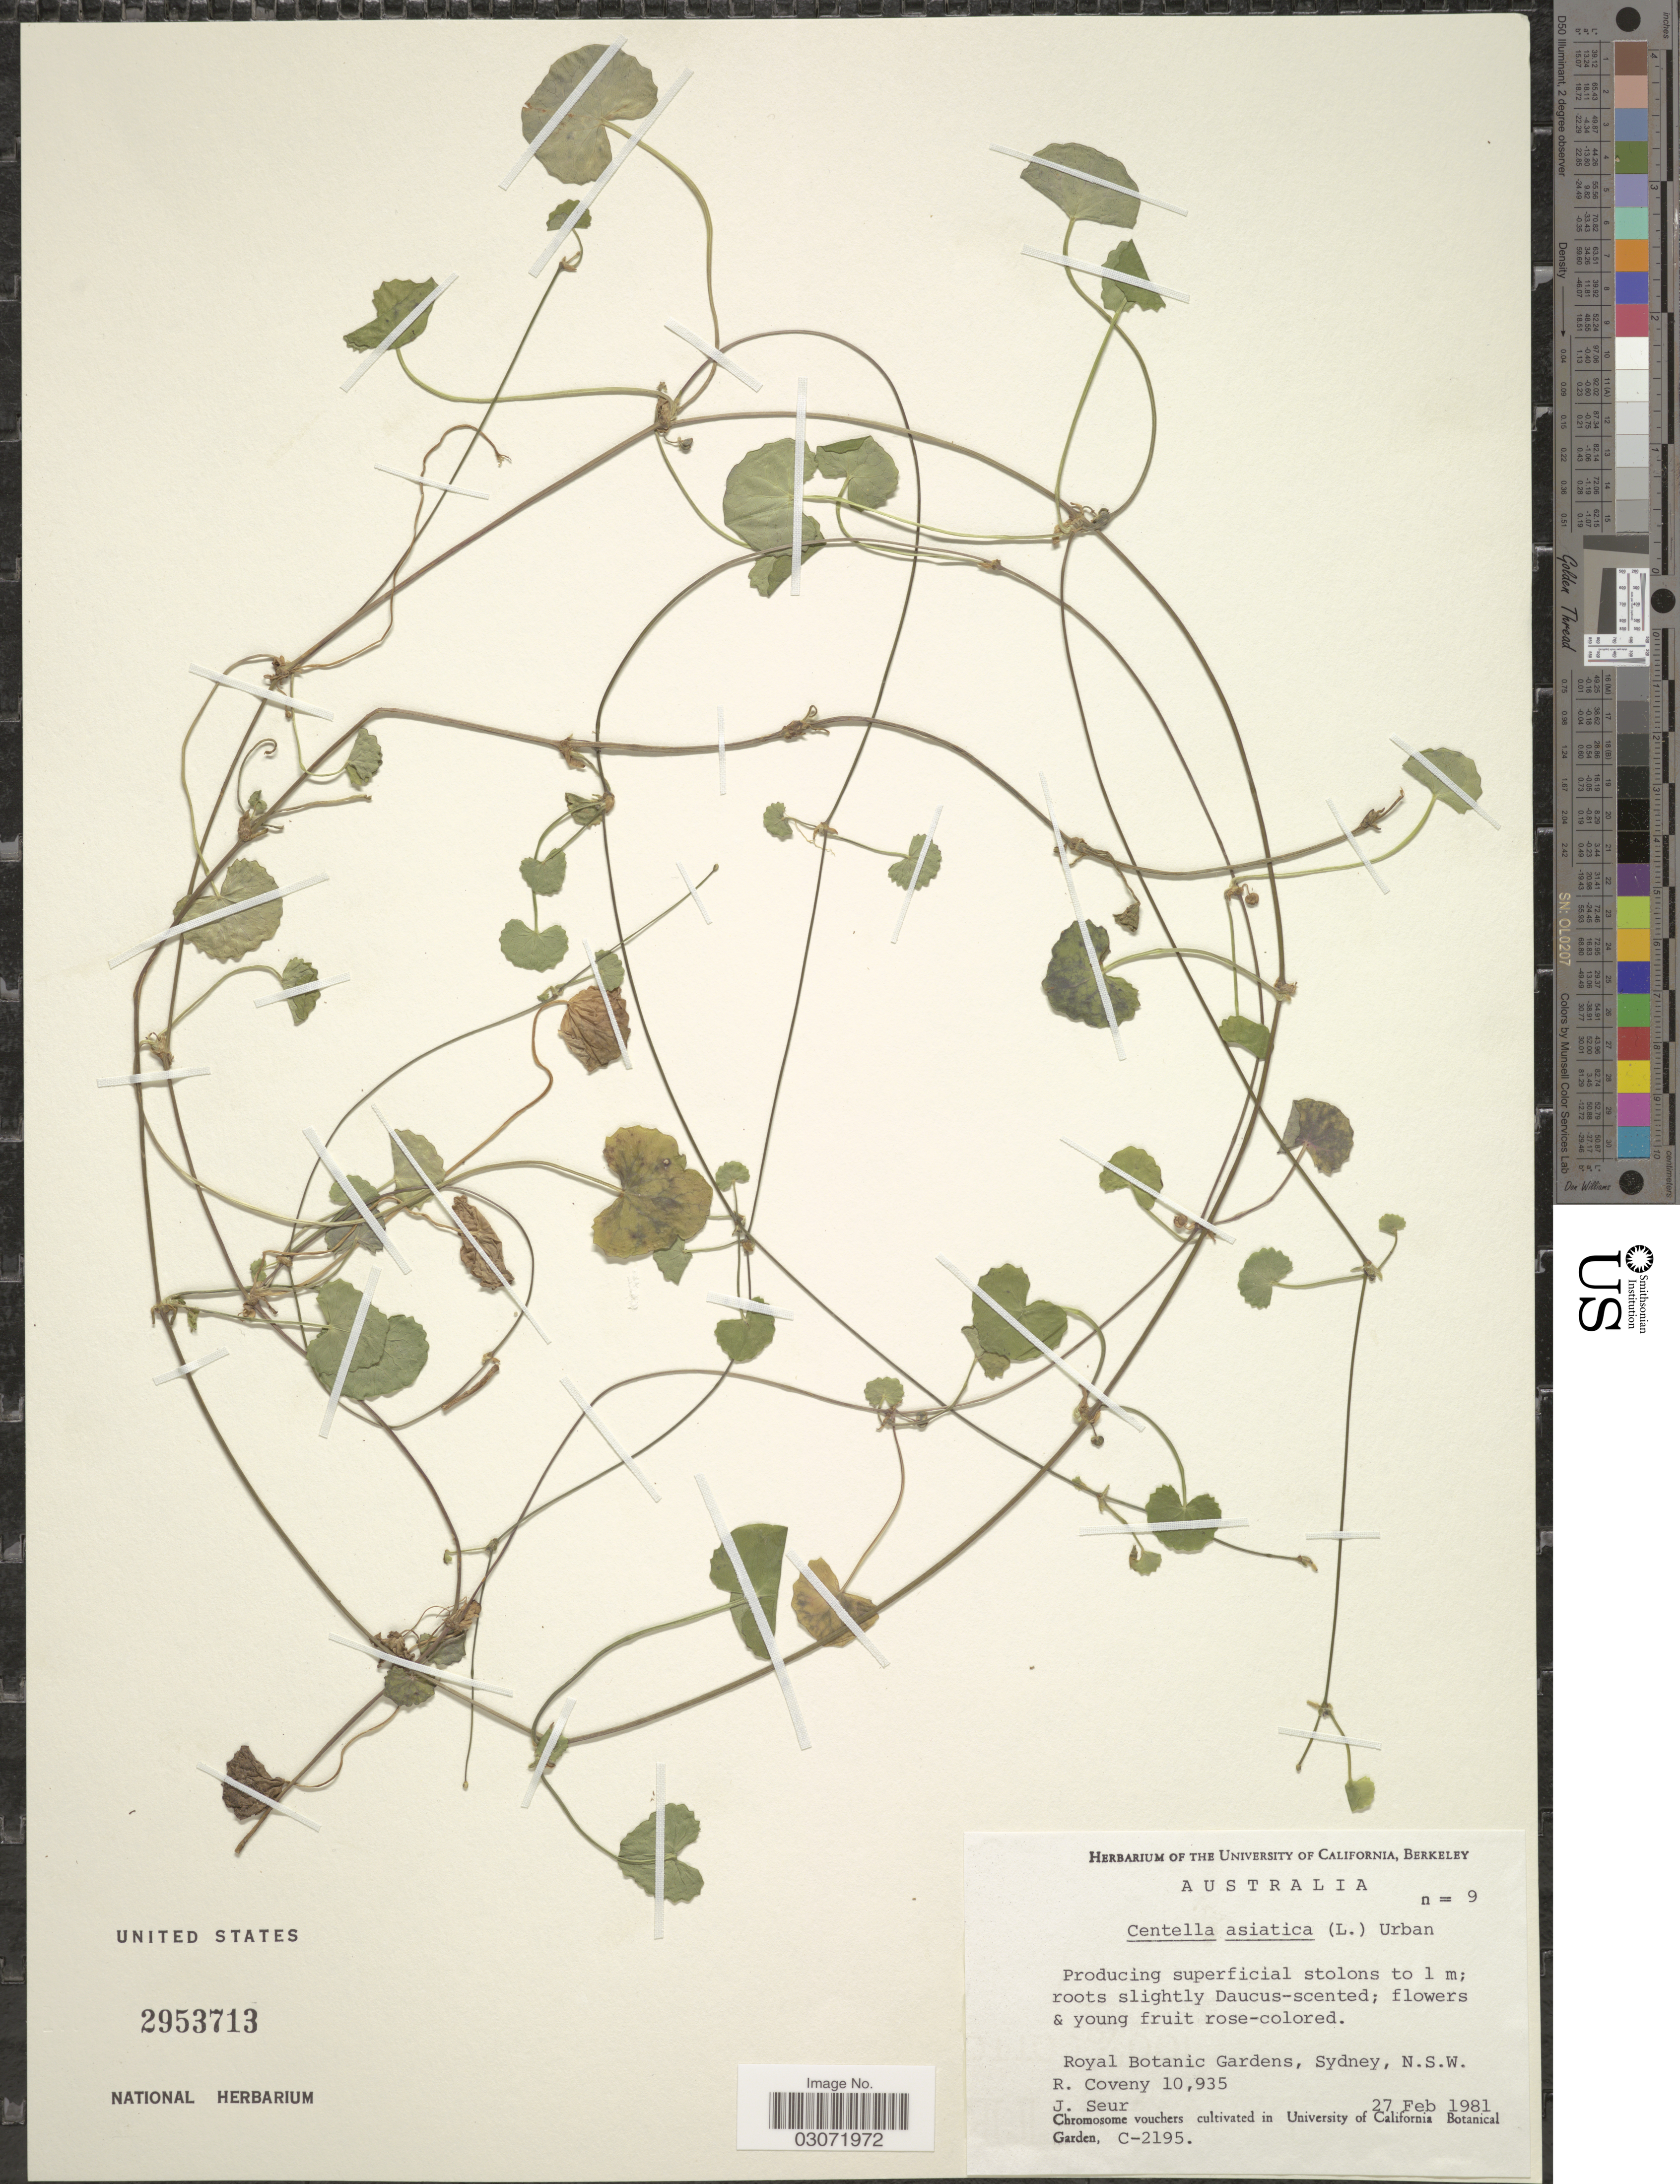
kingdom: Plantae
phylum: Tracheophyta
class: Magnoliopsida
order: Apiales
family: Apiaceae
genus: Centella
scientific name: Centella asiatica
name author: (L.) Urb.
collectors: R. Coveny & J. Seur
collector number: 10935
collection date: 1981-02-27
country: Australia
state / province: New South Wales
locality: Royal Botanic Gardens, Sydney, N.S.W.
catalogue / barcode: US 2953713